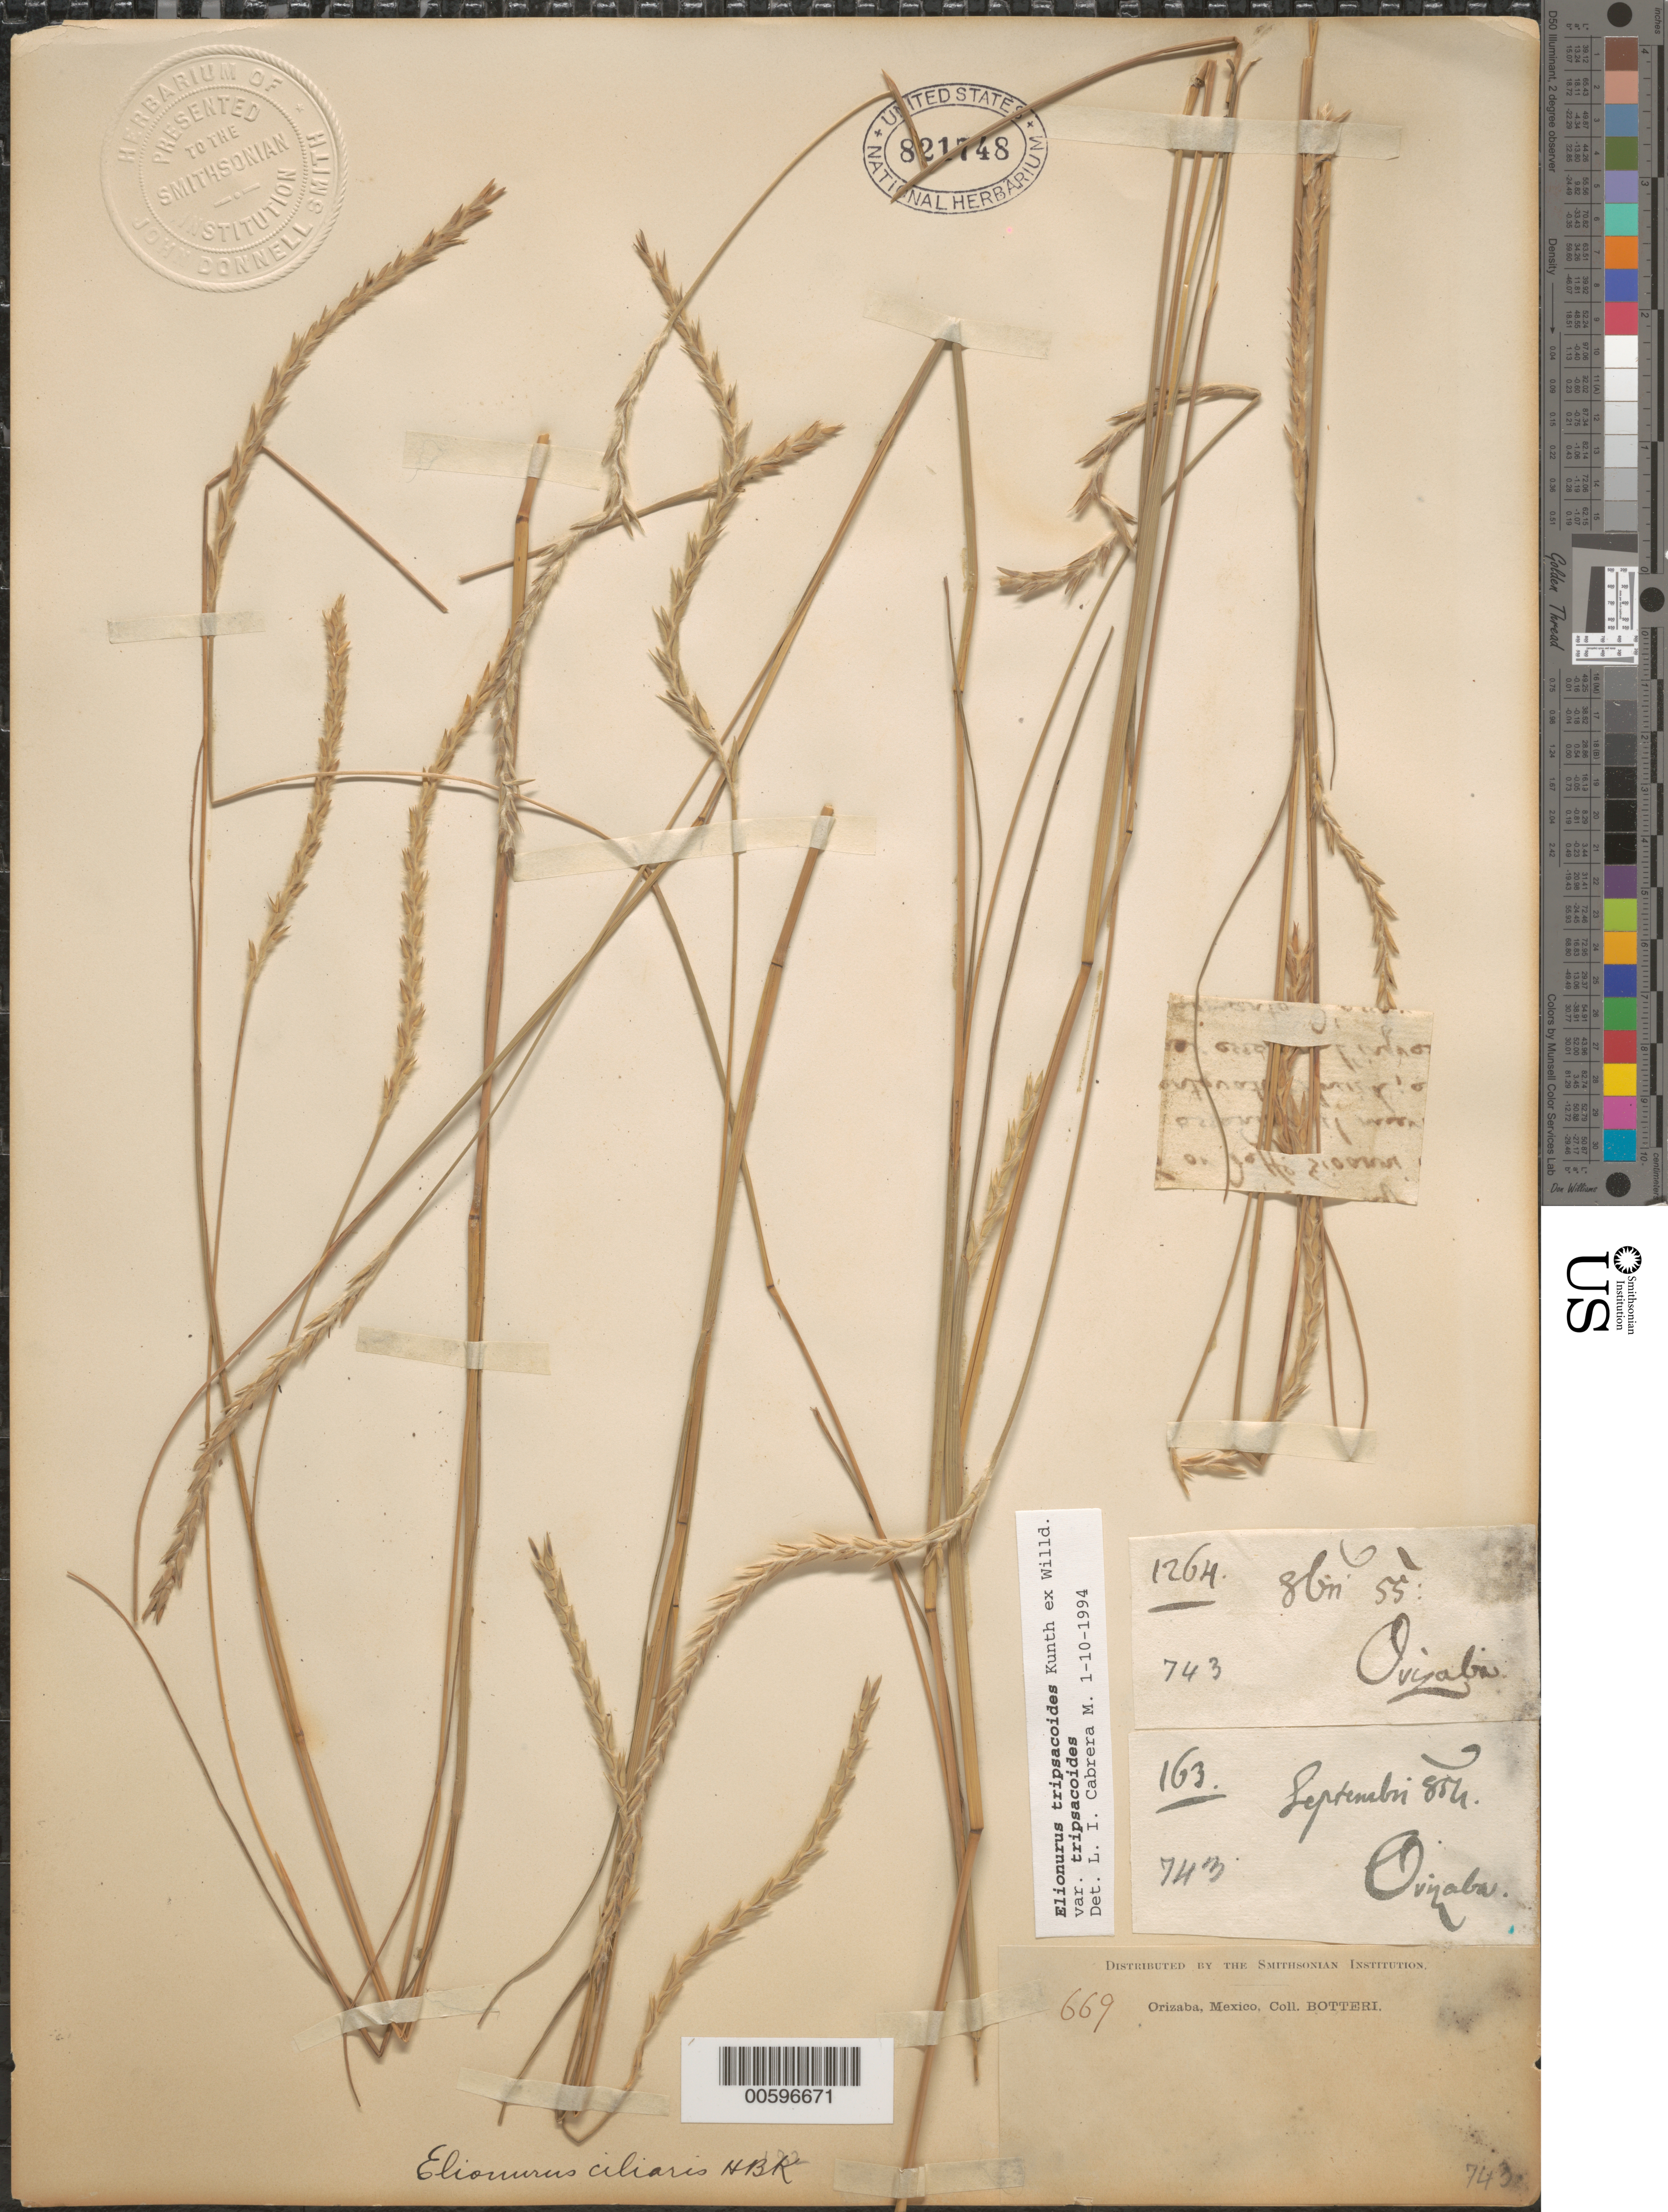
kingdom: Plantae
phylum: Tracheophyta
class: Liliopsida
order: Poales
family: Poaceae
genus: Elionurus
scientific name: Elionurus tripsacoides var. tripsacoides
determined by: Cabrera M., L. I.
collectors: -. Botteri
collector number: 669;1264;163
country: Mexico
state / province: Veracruz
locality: Orizaba.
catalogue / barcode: US 821748